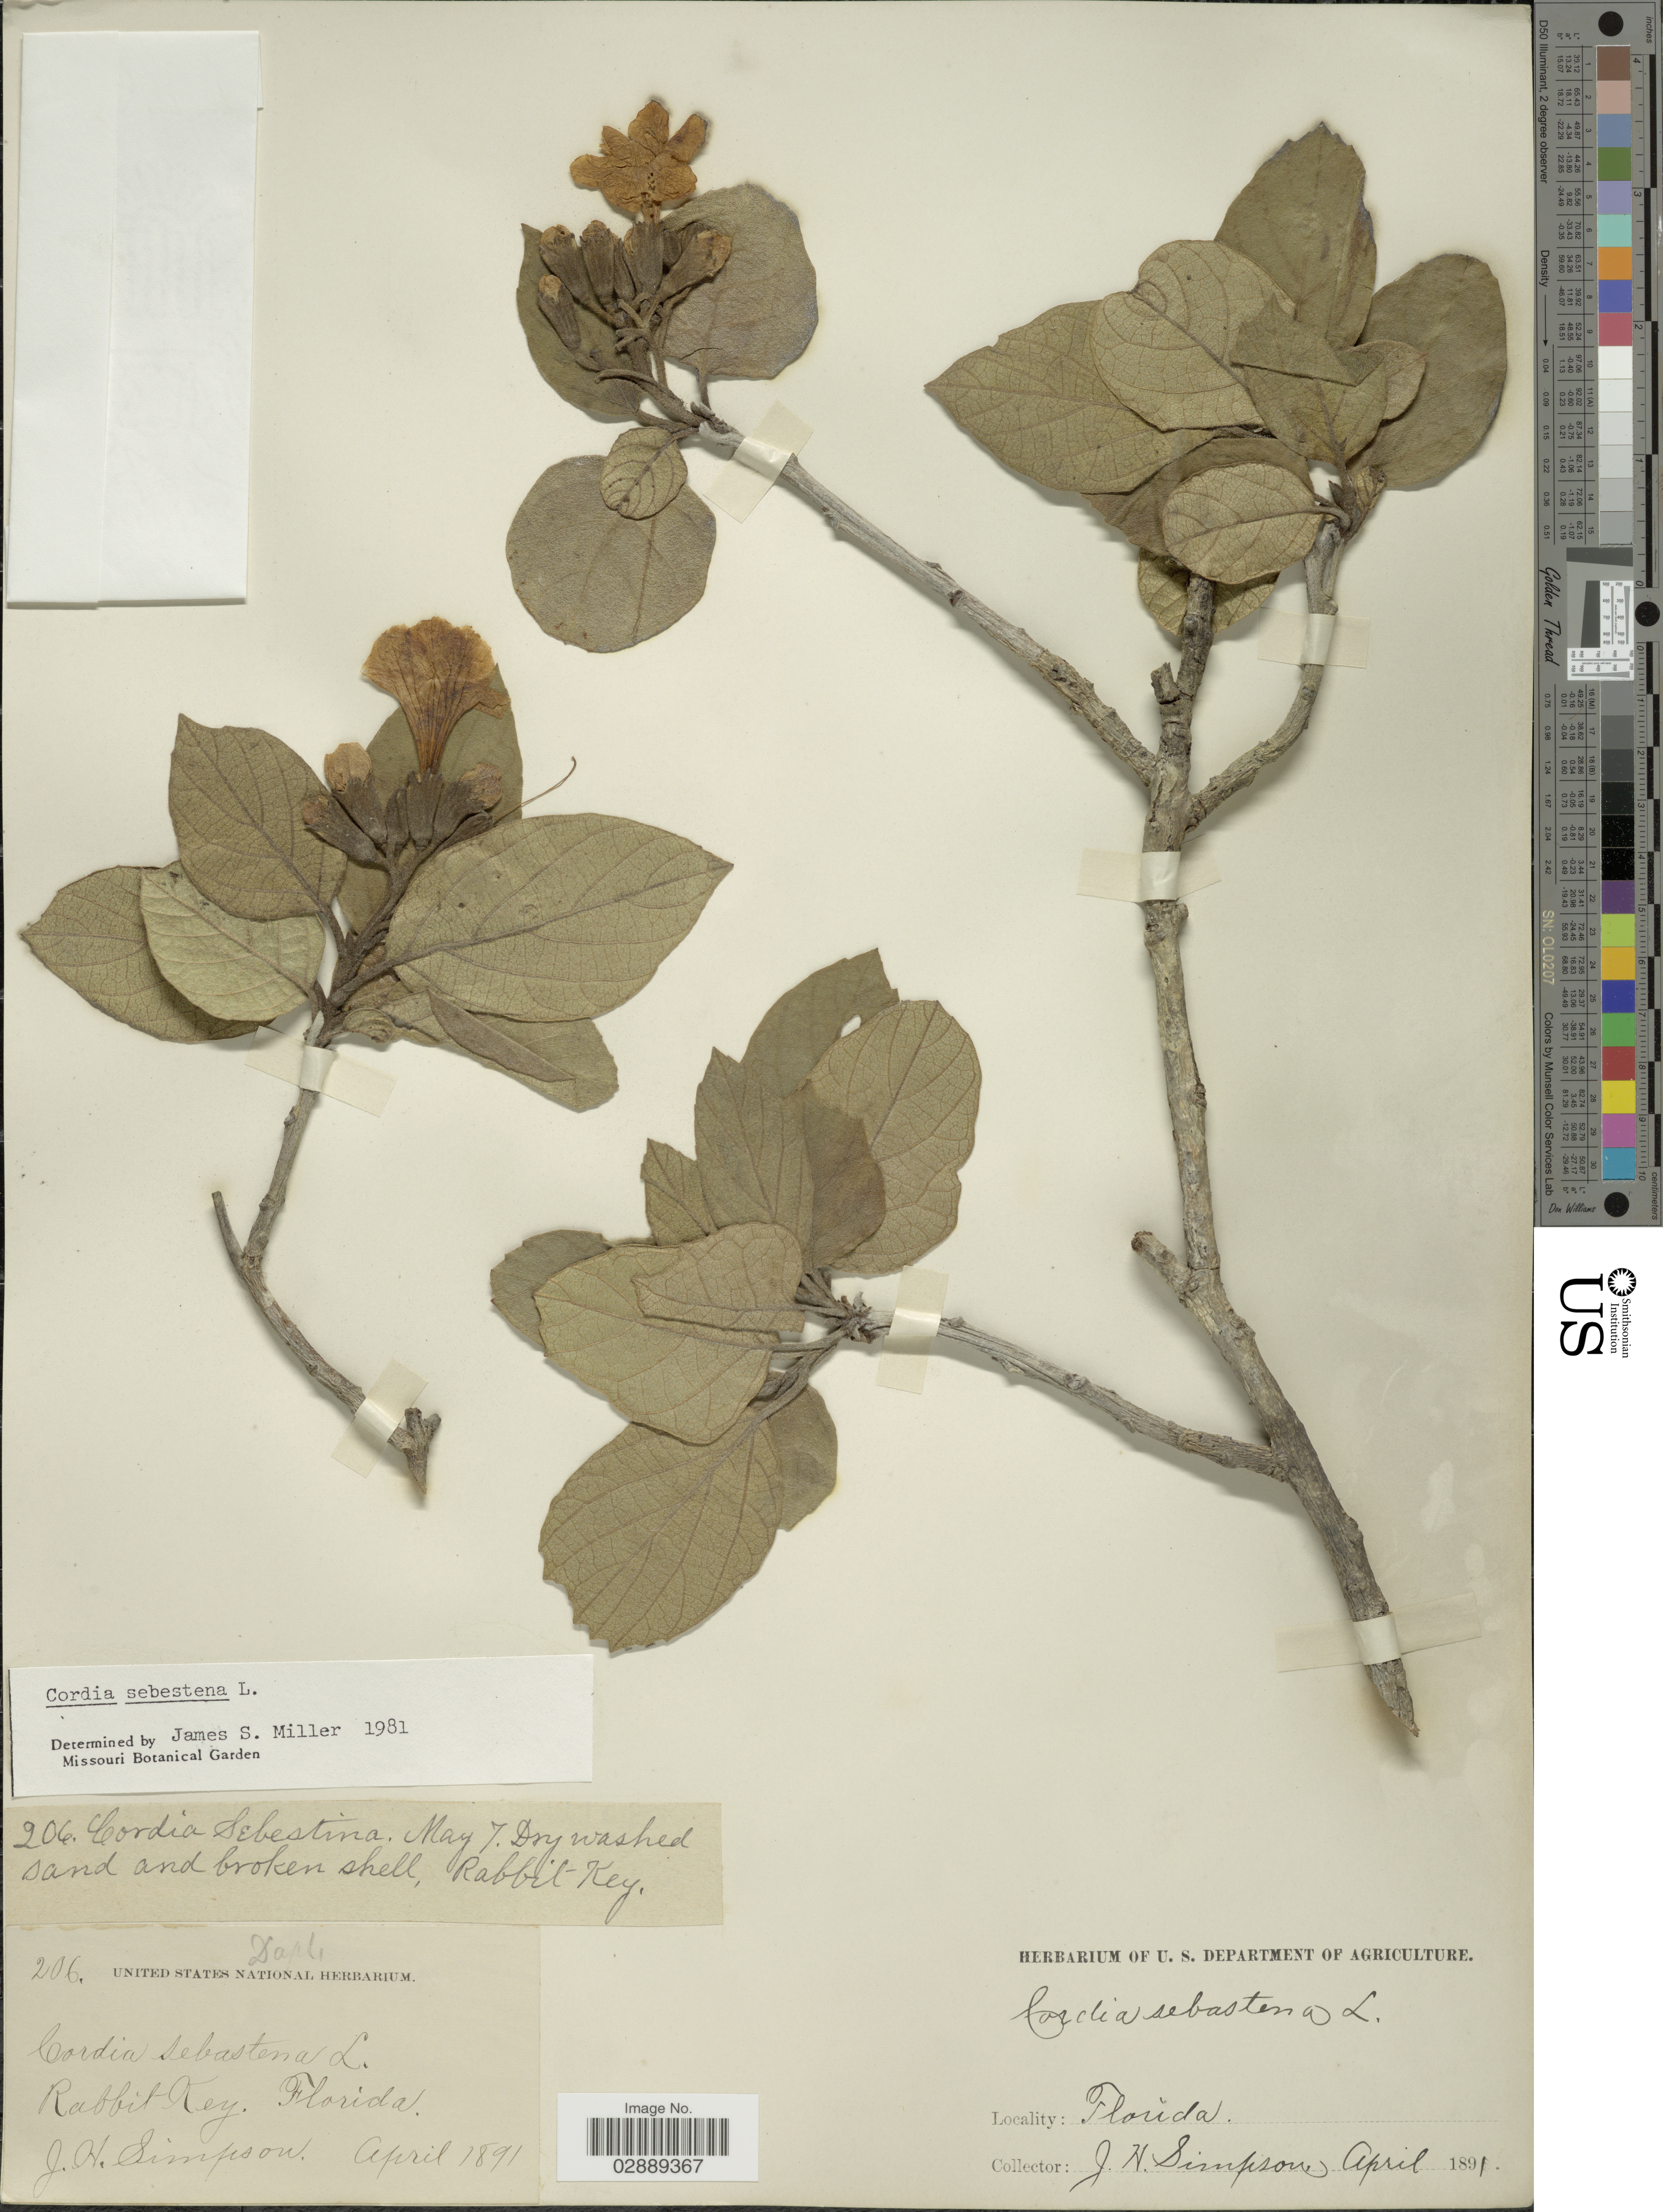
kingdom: Plantae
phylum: Tracheophyta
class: Magnoliopsida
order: Boraginales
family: Cordiaceae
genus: Cordia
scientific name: Cordia sebestena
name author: L.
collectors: J. H. Simpson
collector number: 206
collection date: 1891-04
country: United States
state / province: Florida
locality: Rabbit Key.